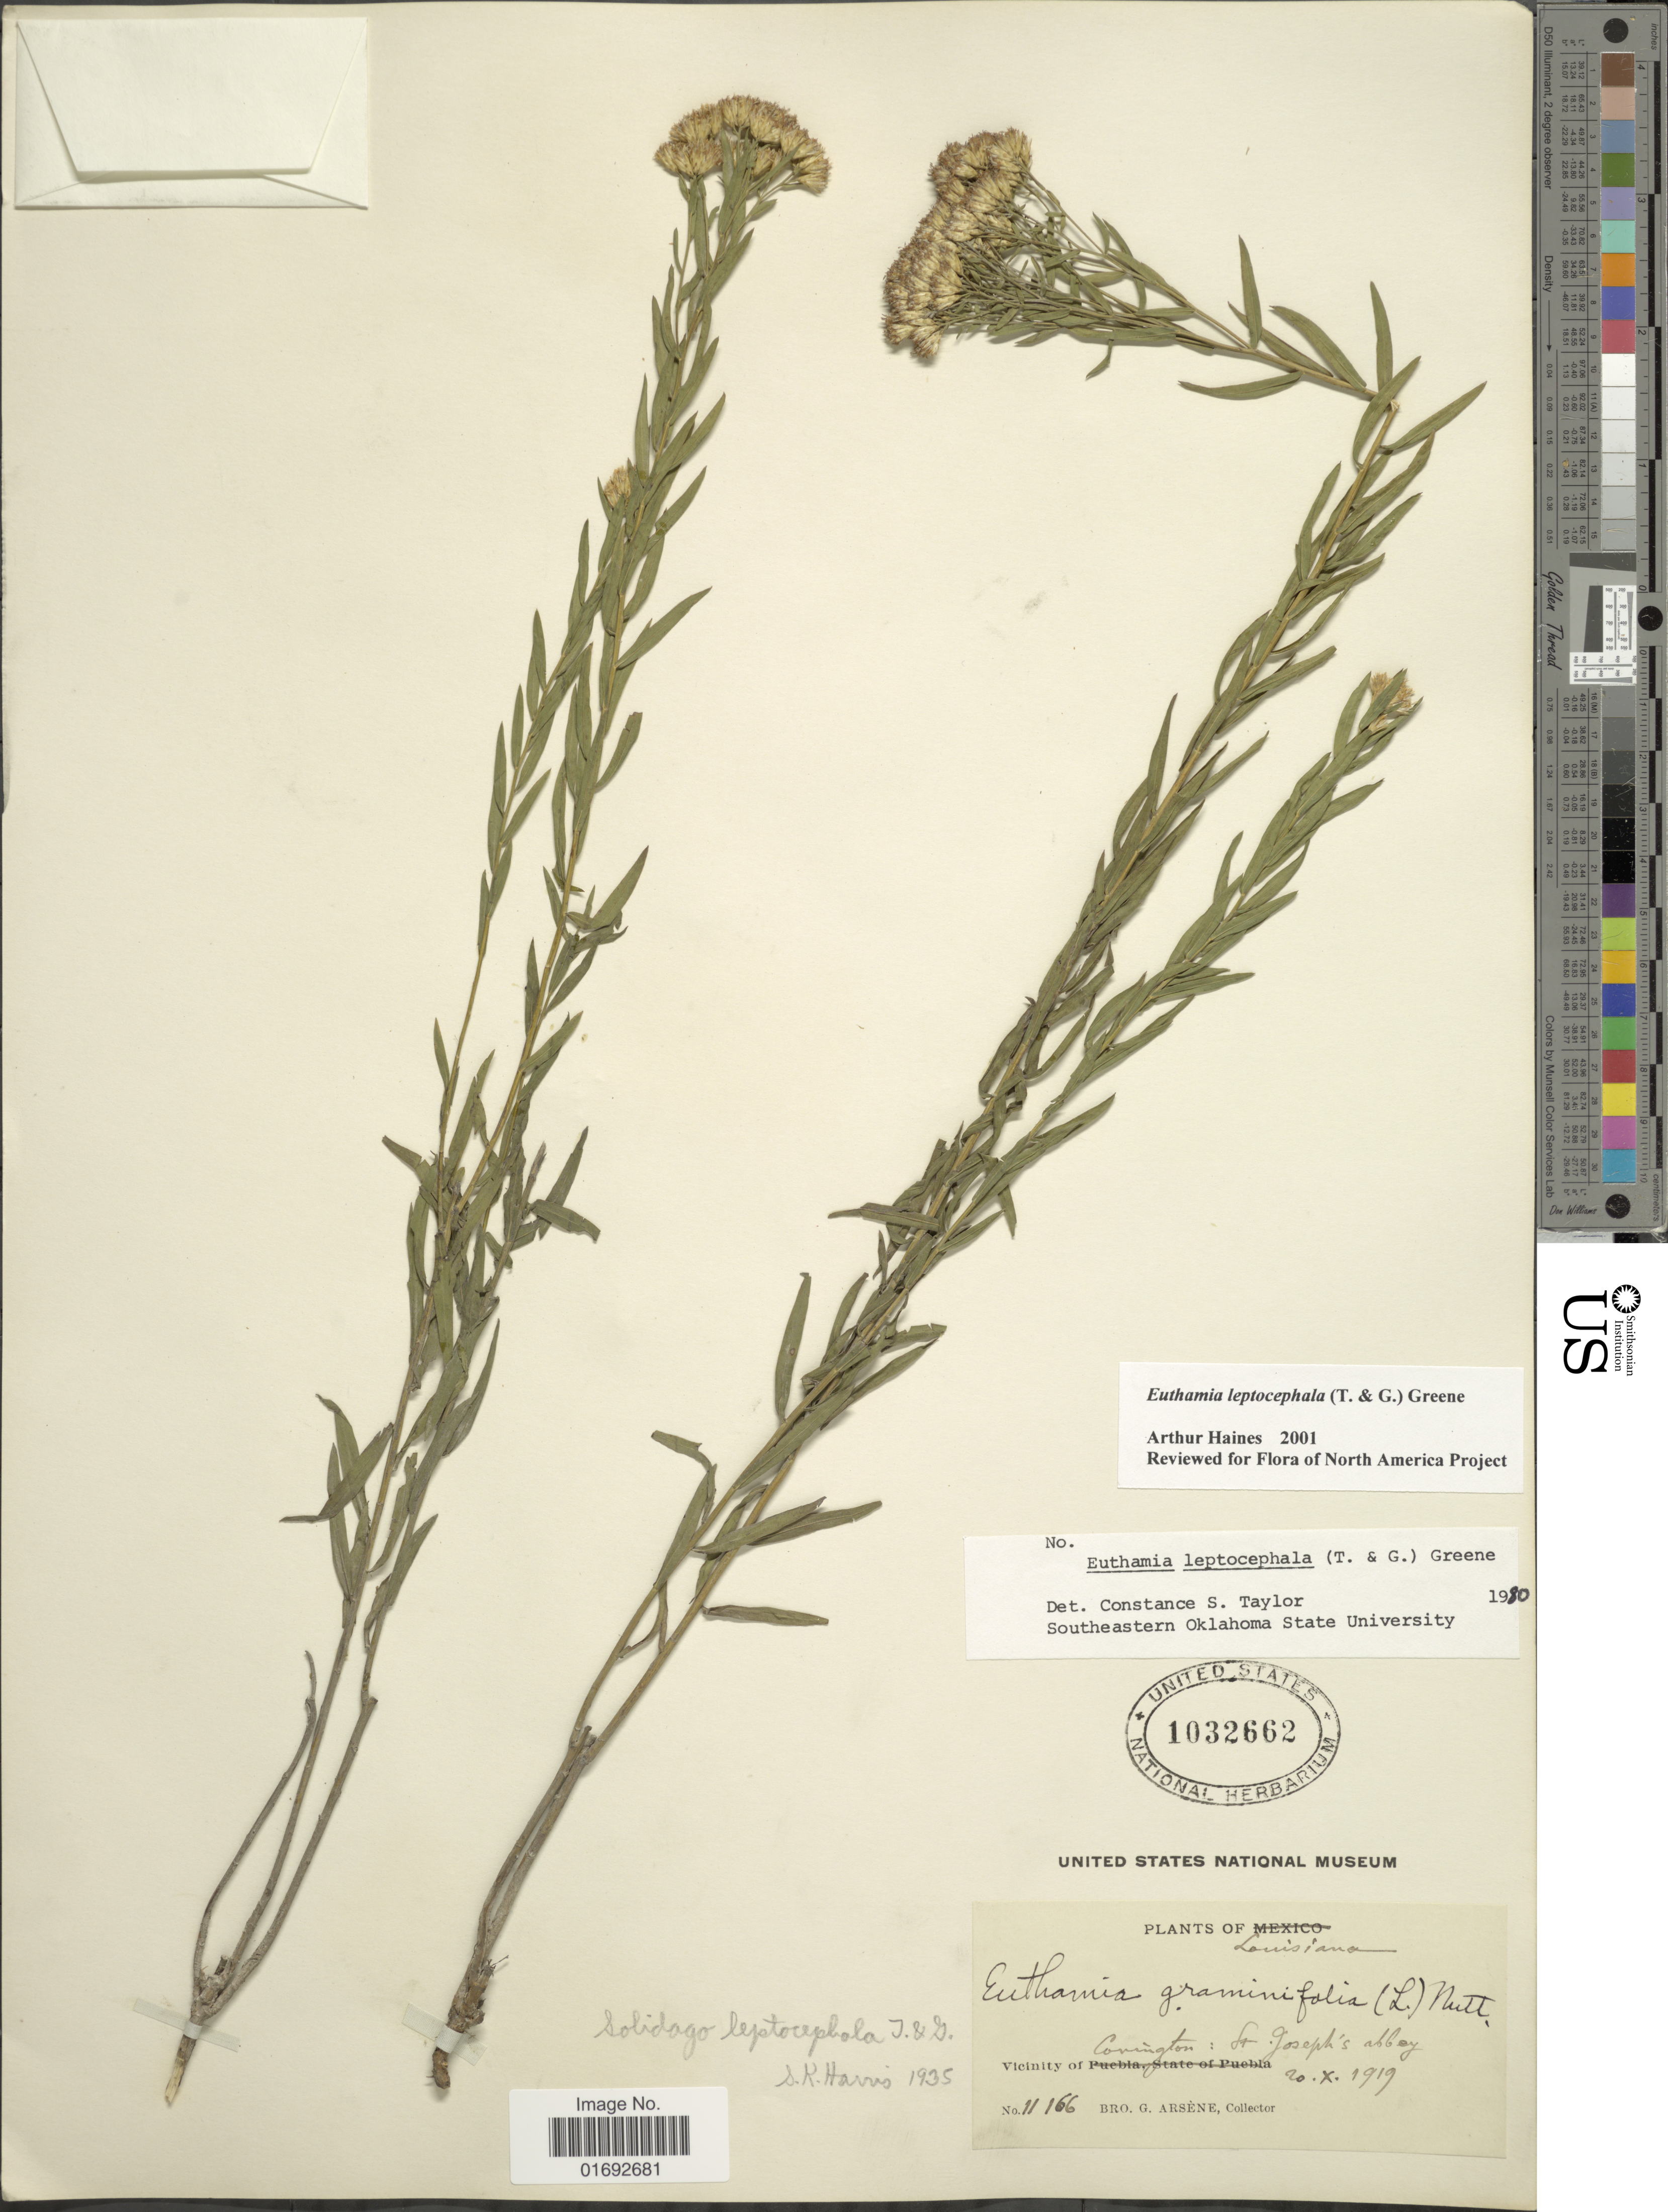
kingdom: Plantae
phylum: Tracheophyta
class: Magnoliopsida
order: Asterales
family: Asteraceae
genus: Euthamia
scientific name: Euthamia leptocephala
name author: (Torr. & A. Gray) Greene ex Porter & Britton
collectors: Bro. G. Arsène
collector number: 11166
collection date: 1919-10-20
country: United States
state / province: Louisiana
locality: Vicinity of Covington, St. Joseph's abbey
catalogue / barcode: US 1032662